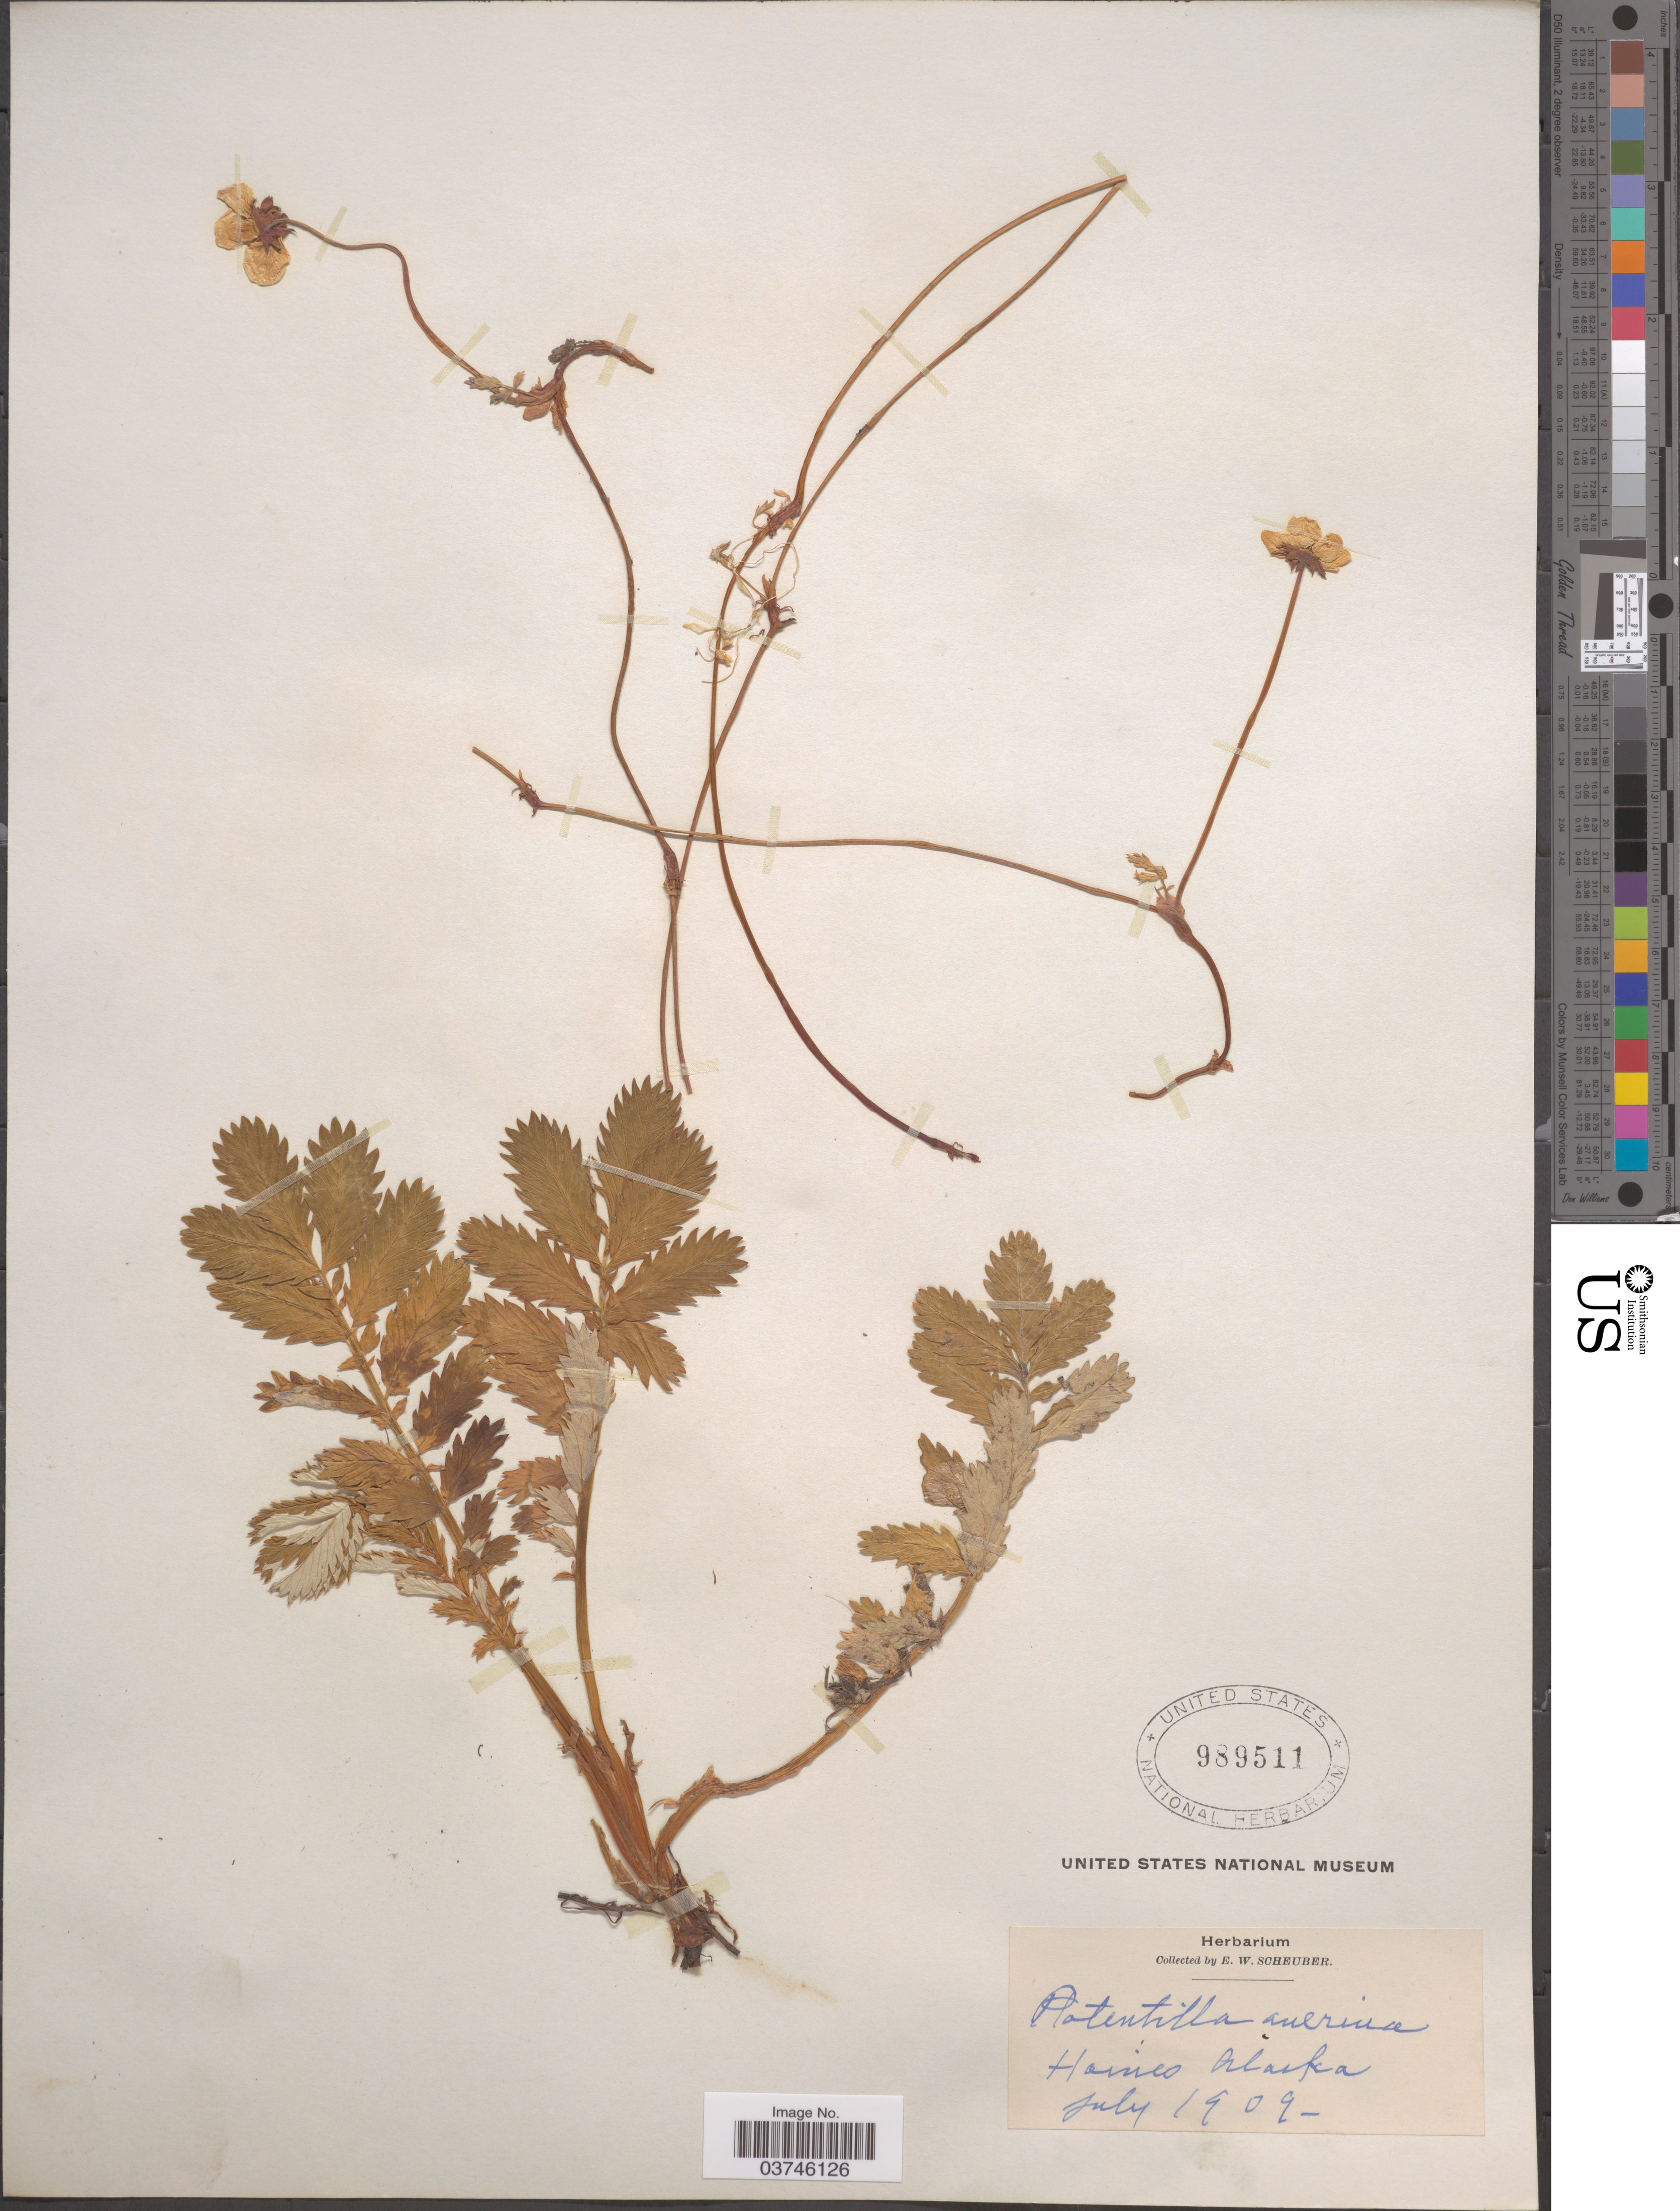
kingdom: Plantae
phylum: Tracheophyta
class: Magnoliopsida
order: Rosales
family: Rosaceae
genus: Argentina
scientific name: Argentina anserina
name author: (L.) Rydb.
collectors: E. Scheuber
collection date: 1909-07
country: United States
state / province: Alaska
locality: Haines.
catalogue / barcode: US 989511